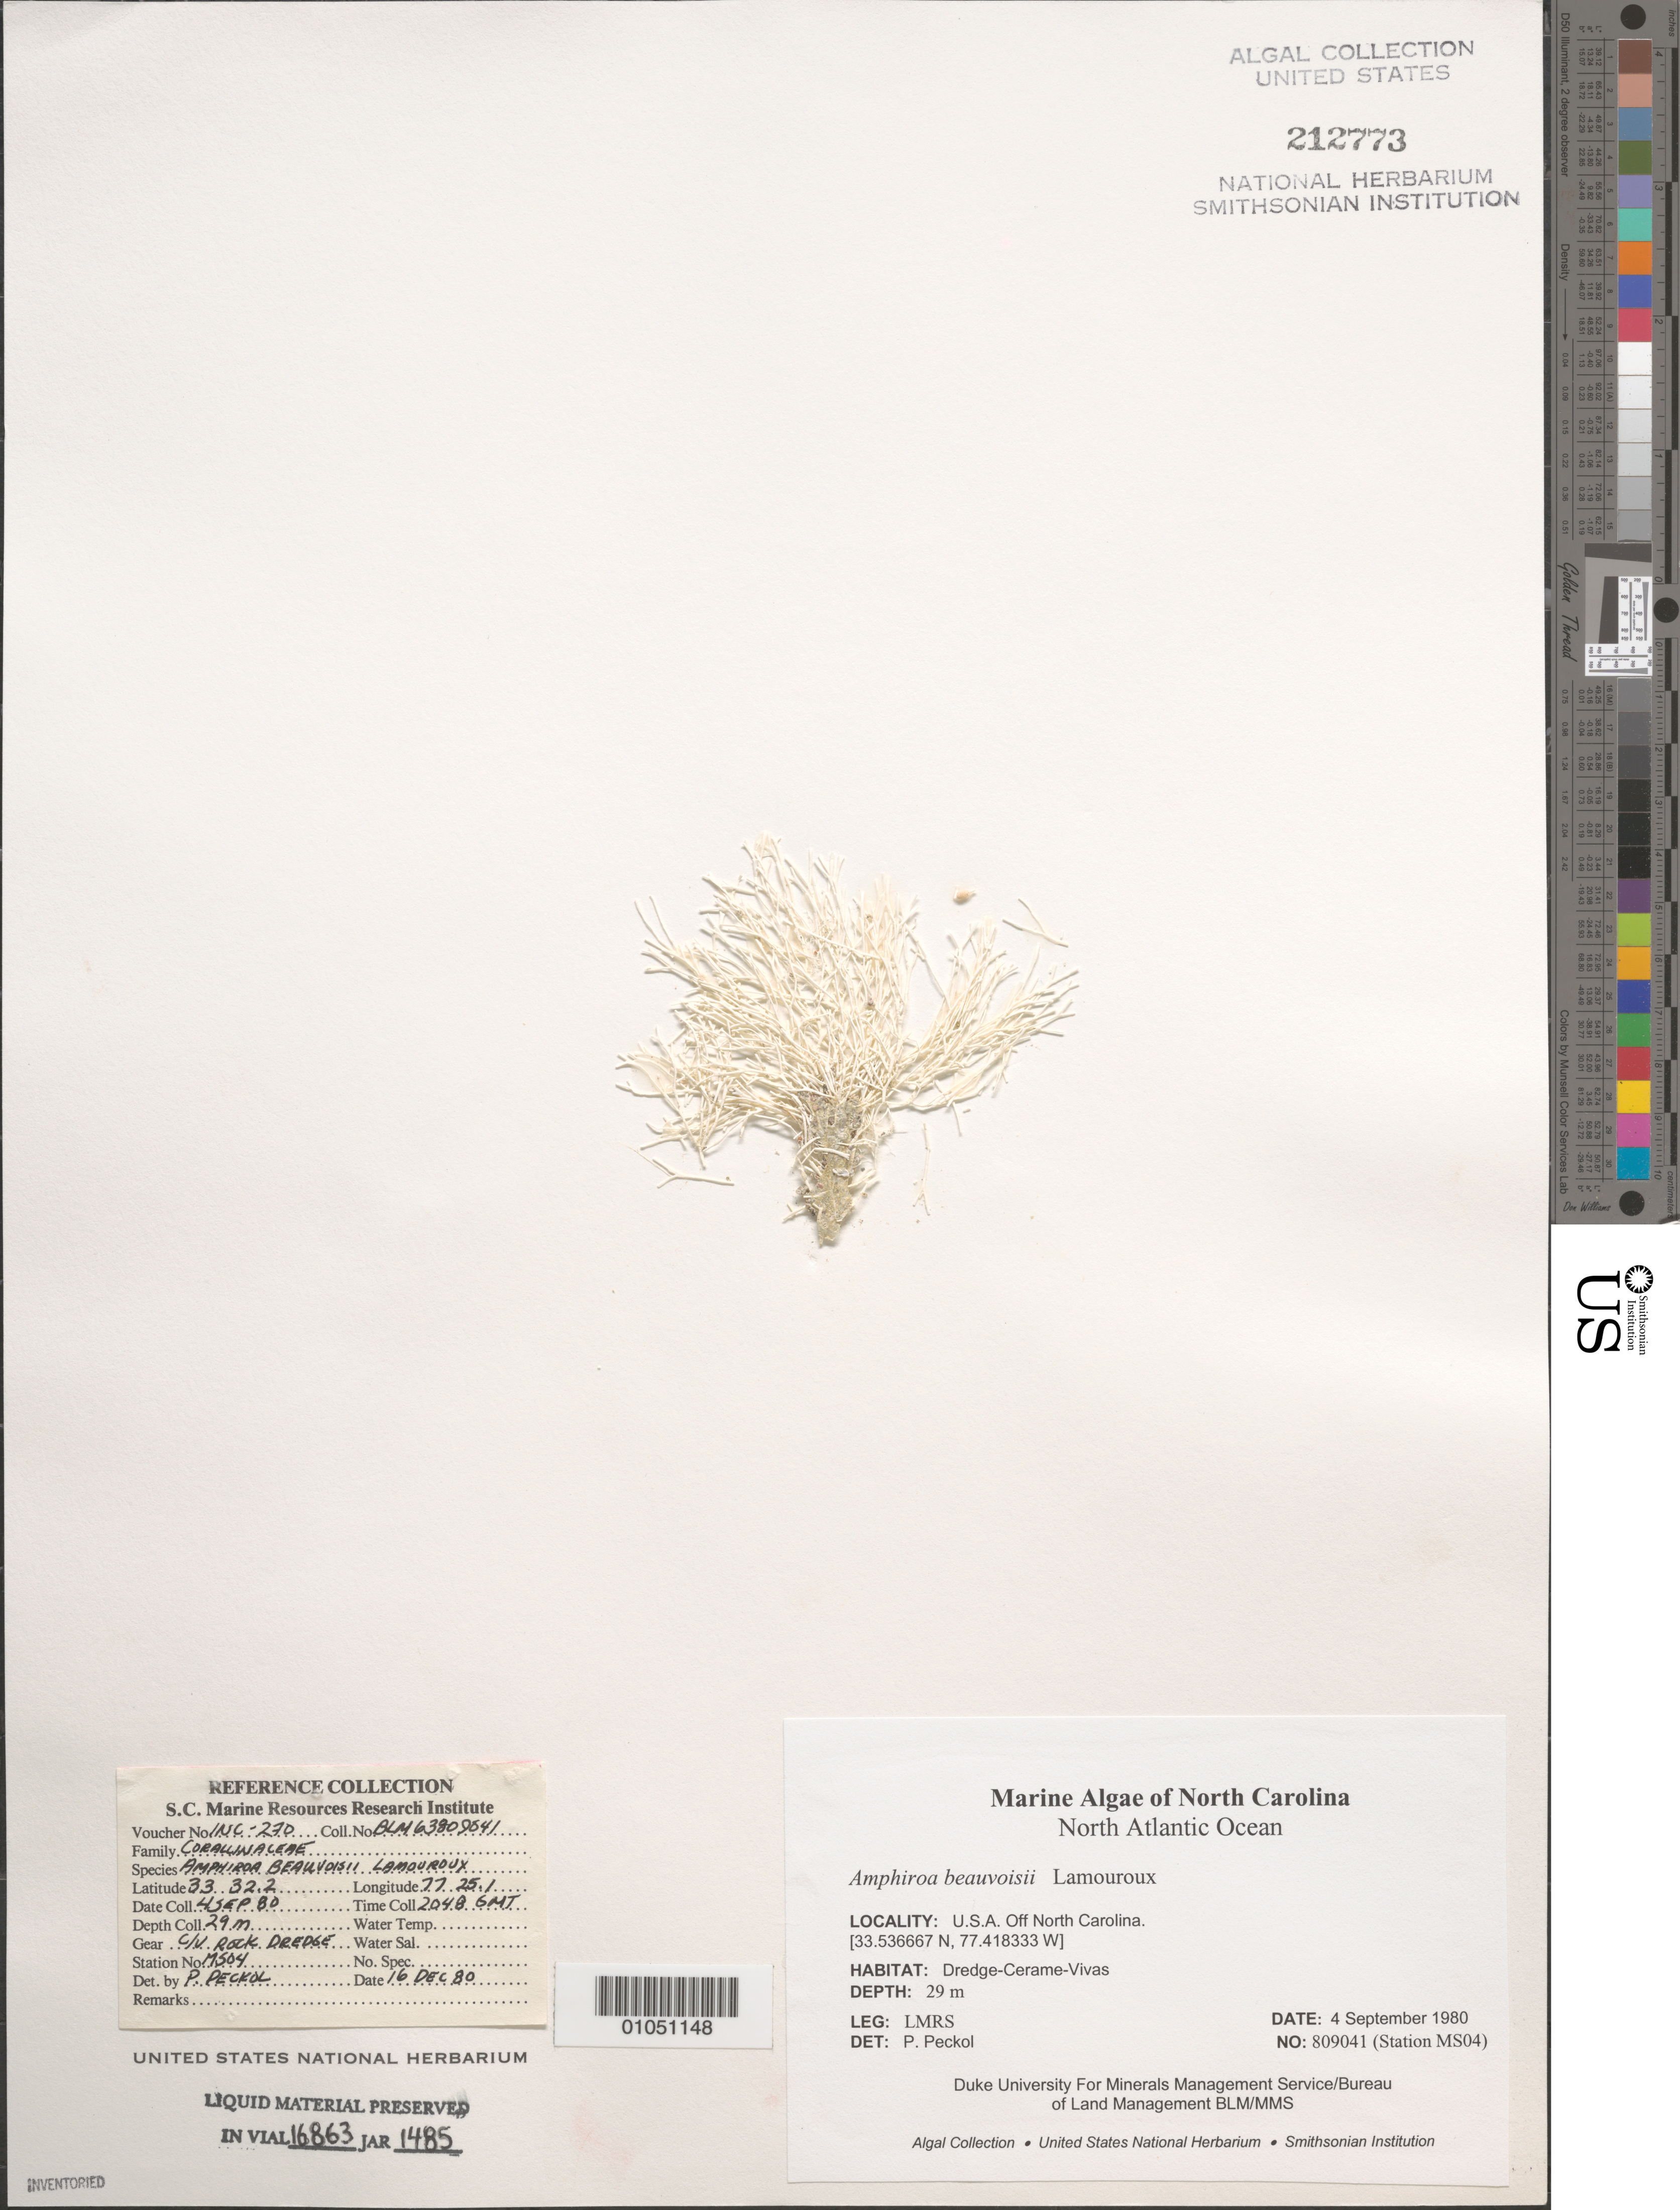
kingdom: Plantae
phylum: Rhodophyta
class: Florideophyceae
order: Corallinales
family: Lithophyllaceae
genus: Amphiroa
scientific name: Amphiroa beauvoisii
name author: J.V.Lamouroux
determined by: Peckol, P.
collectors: LMRS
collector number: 809041 (Station MS04)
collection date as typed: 04 Sep 1980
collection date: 1980-09-04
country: United States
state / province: North Carolina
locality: North Atlantic Ocean off North Carolina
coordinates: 33.536667 N, 77.418333 W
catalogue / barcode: US 212773